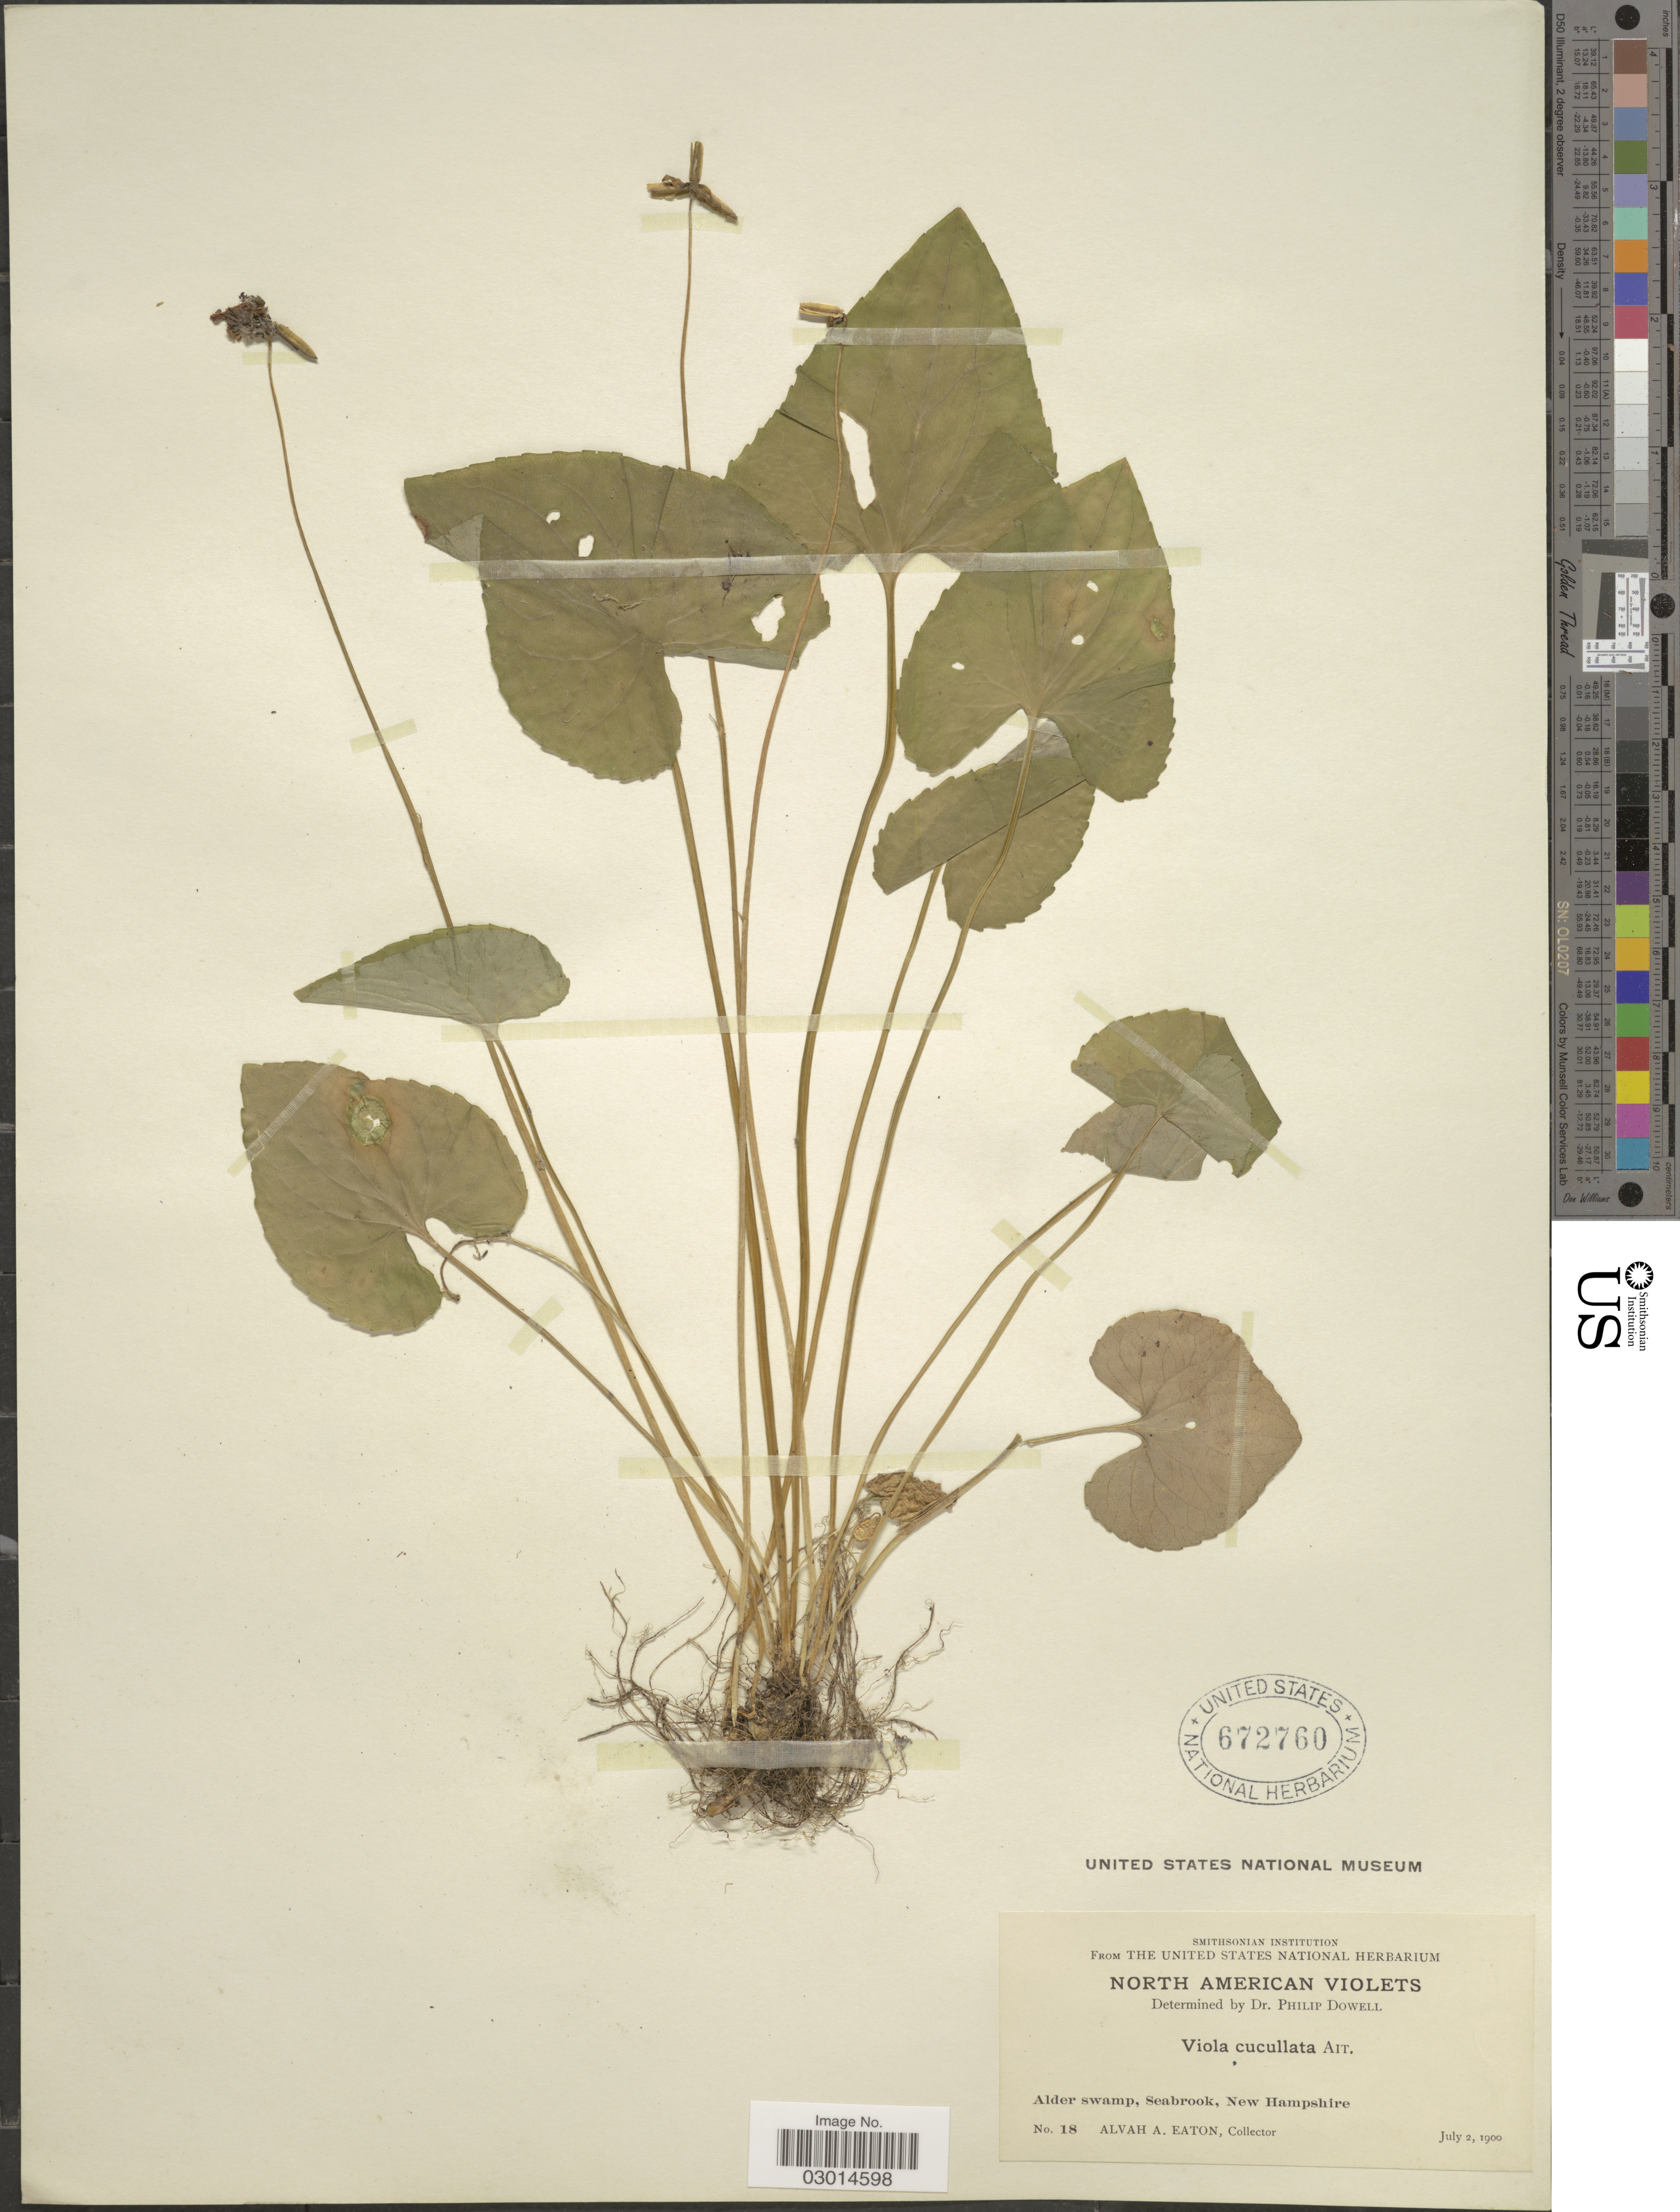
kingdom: Plantae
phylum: Tracheophyta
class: Magnoliopsida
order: Malpighiales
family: Violaceae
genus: Viola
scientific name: Viola cucullata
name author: Aiton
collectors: A. A. Eaton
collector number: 18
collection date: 1900-07-02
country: United States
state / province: New Hampshire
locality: Alder swamp, Seabrook.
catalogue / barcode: US 672760